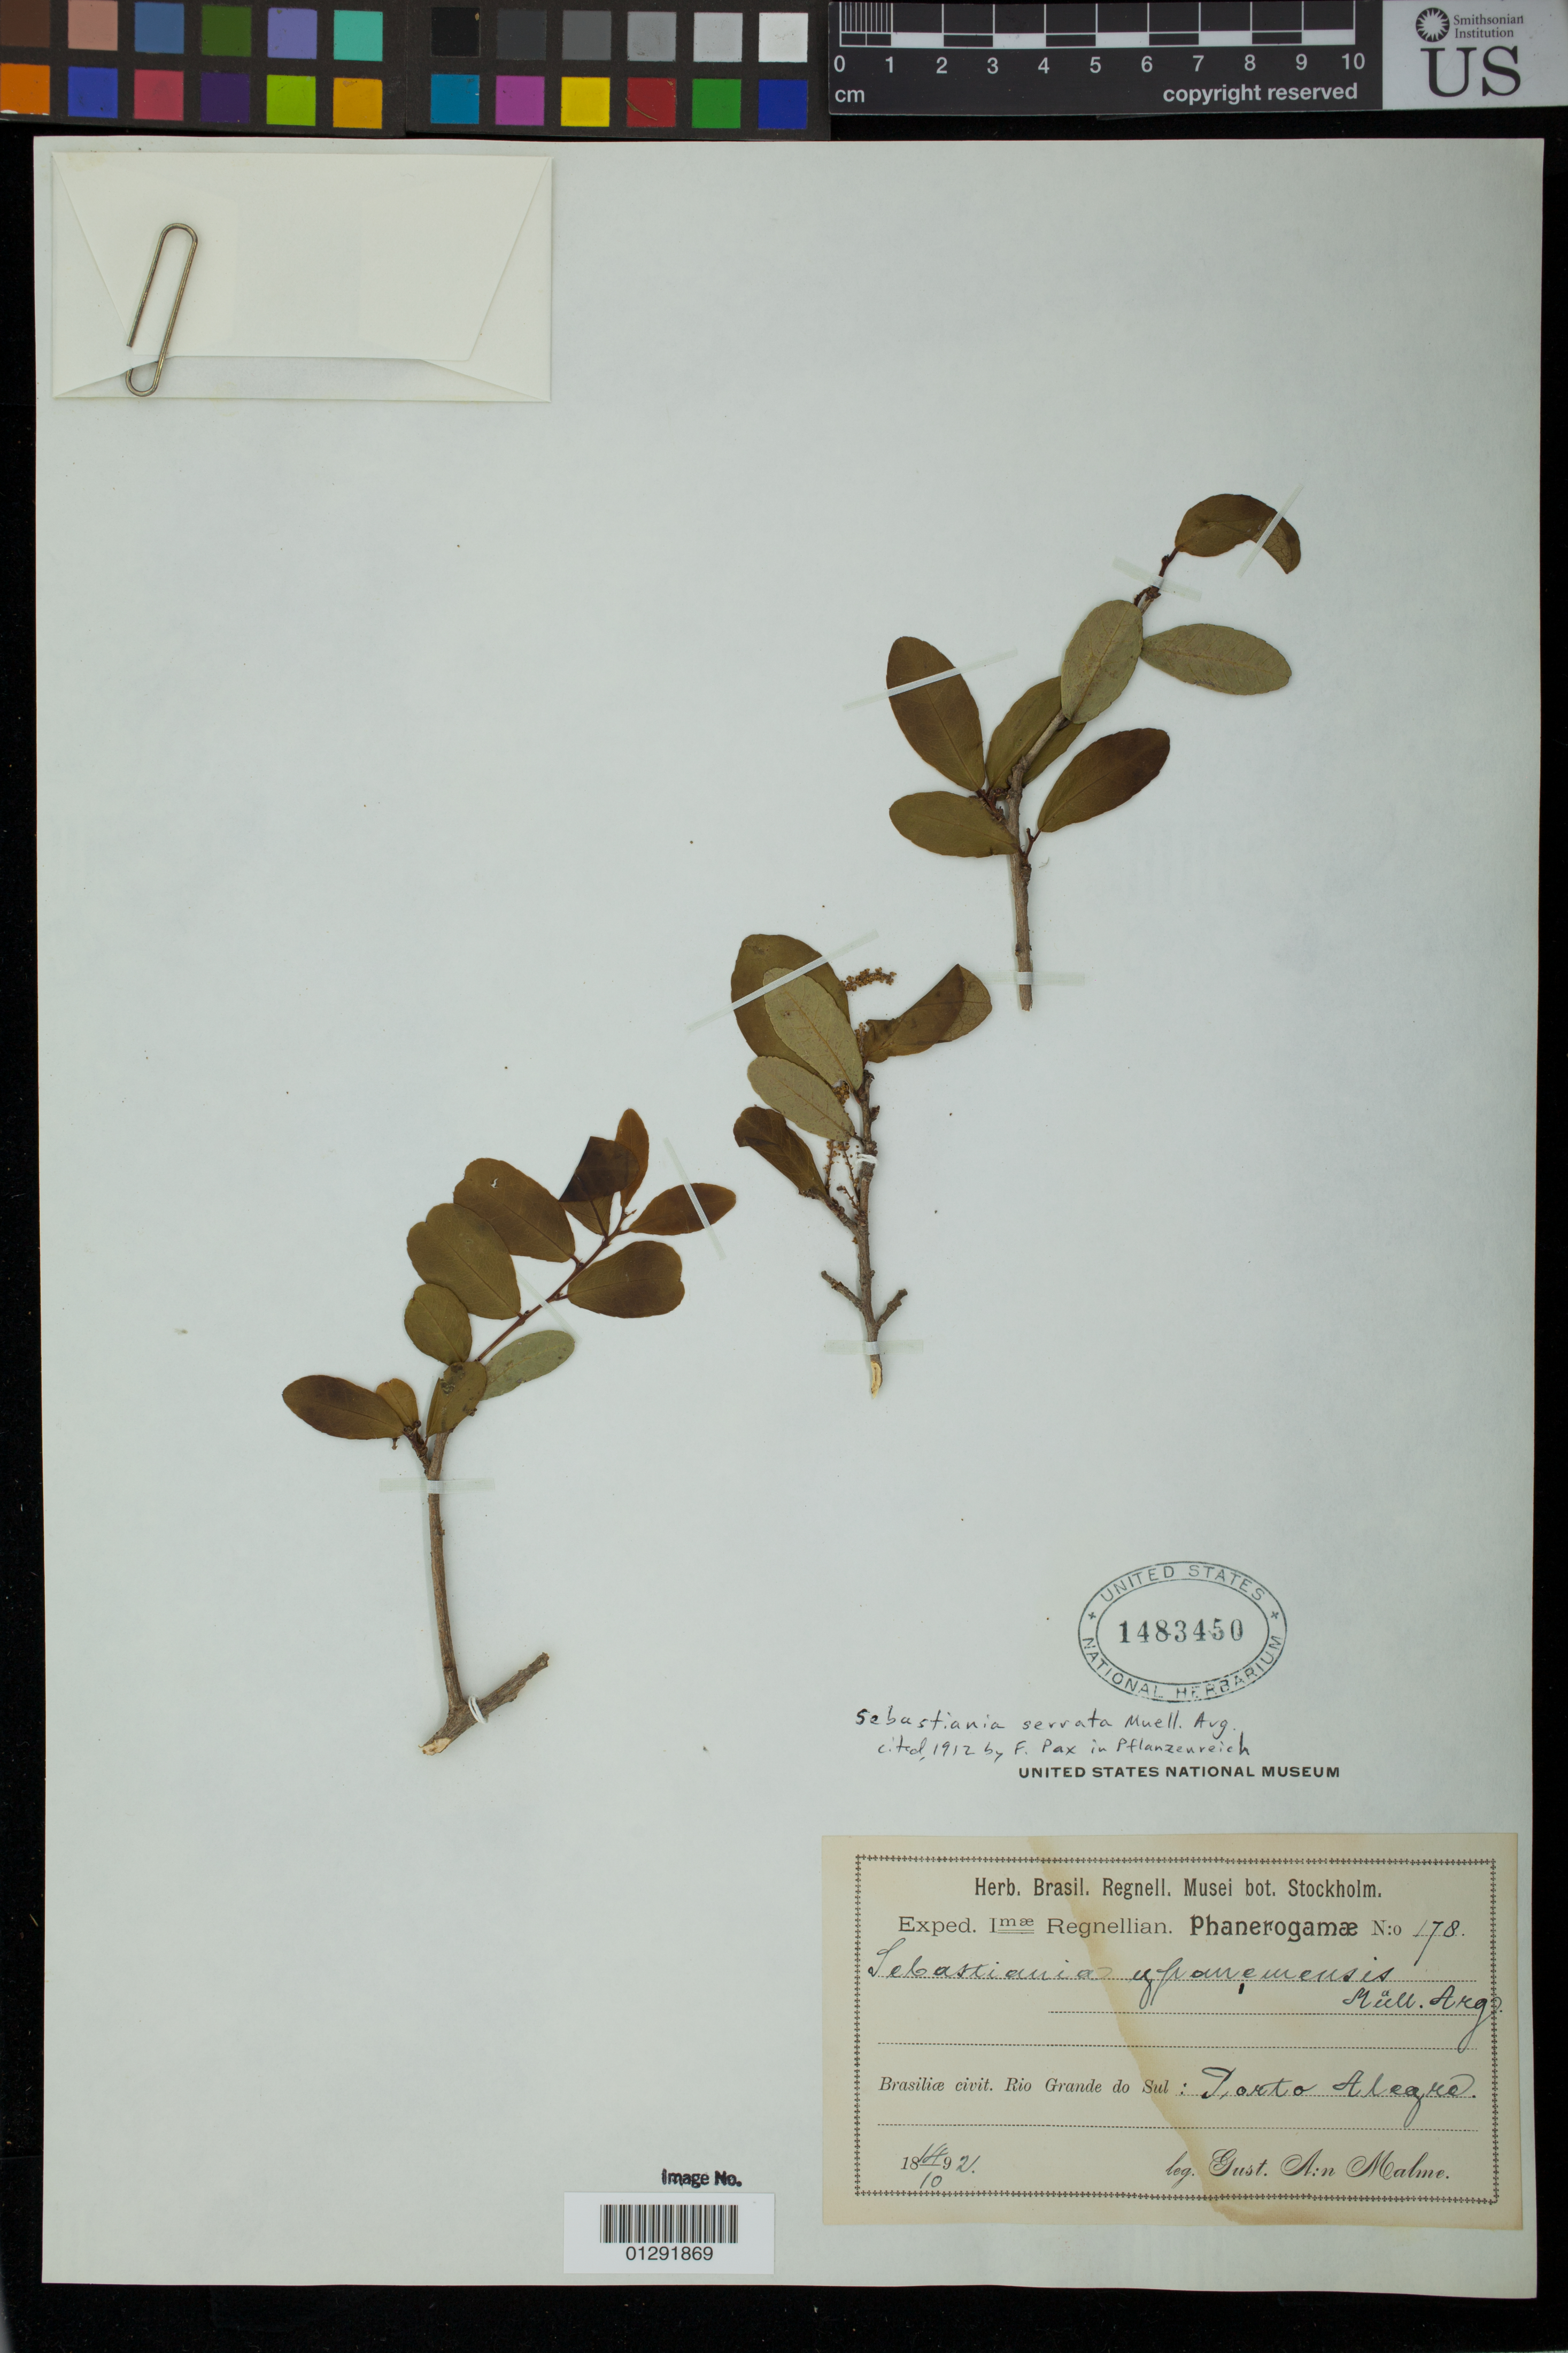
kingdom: Plantae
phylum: Tracheophyta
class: Magnoliopsida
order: Malpighiales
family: Euphorbiaceae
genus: Sebastiania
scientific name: Sebastiania serrata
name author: (Baill. ex Müll. Arg.) Müll. Arg.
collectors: G. O. A. Malme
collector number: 178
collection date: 1892-10-14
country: Brazil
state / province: Rio Grande do Sul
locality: Porto Alegre.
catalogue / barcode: US 1483450